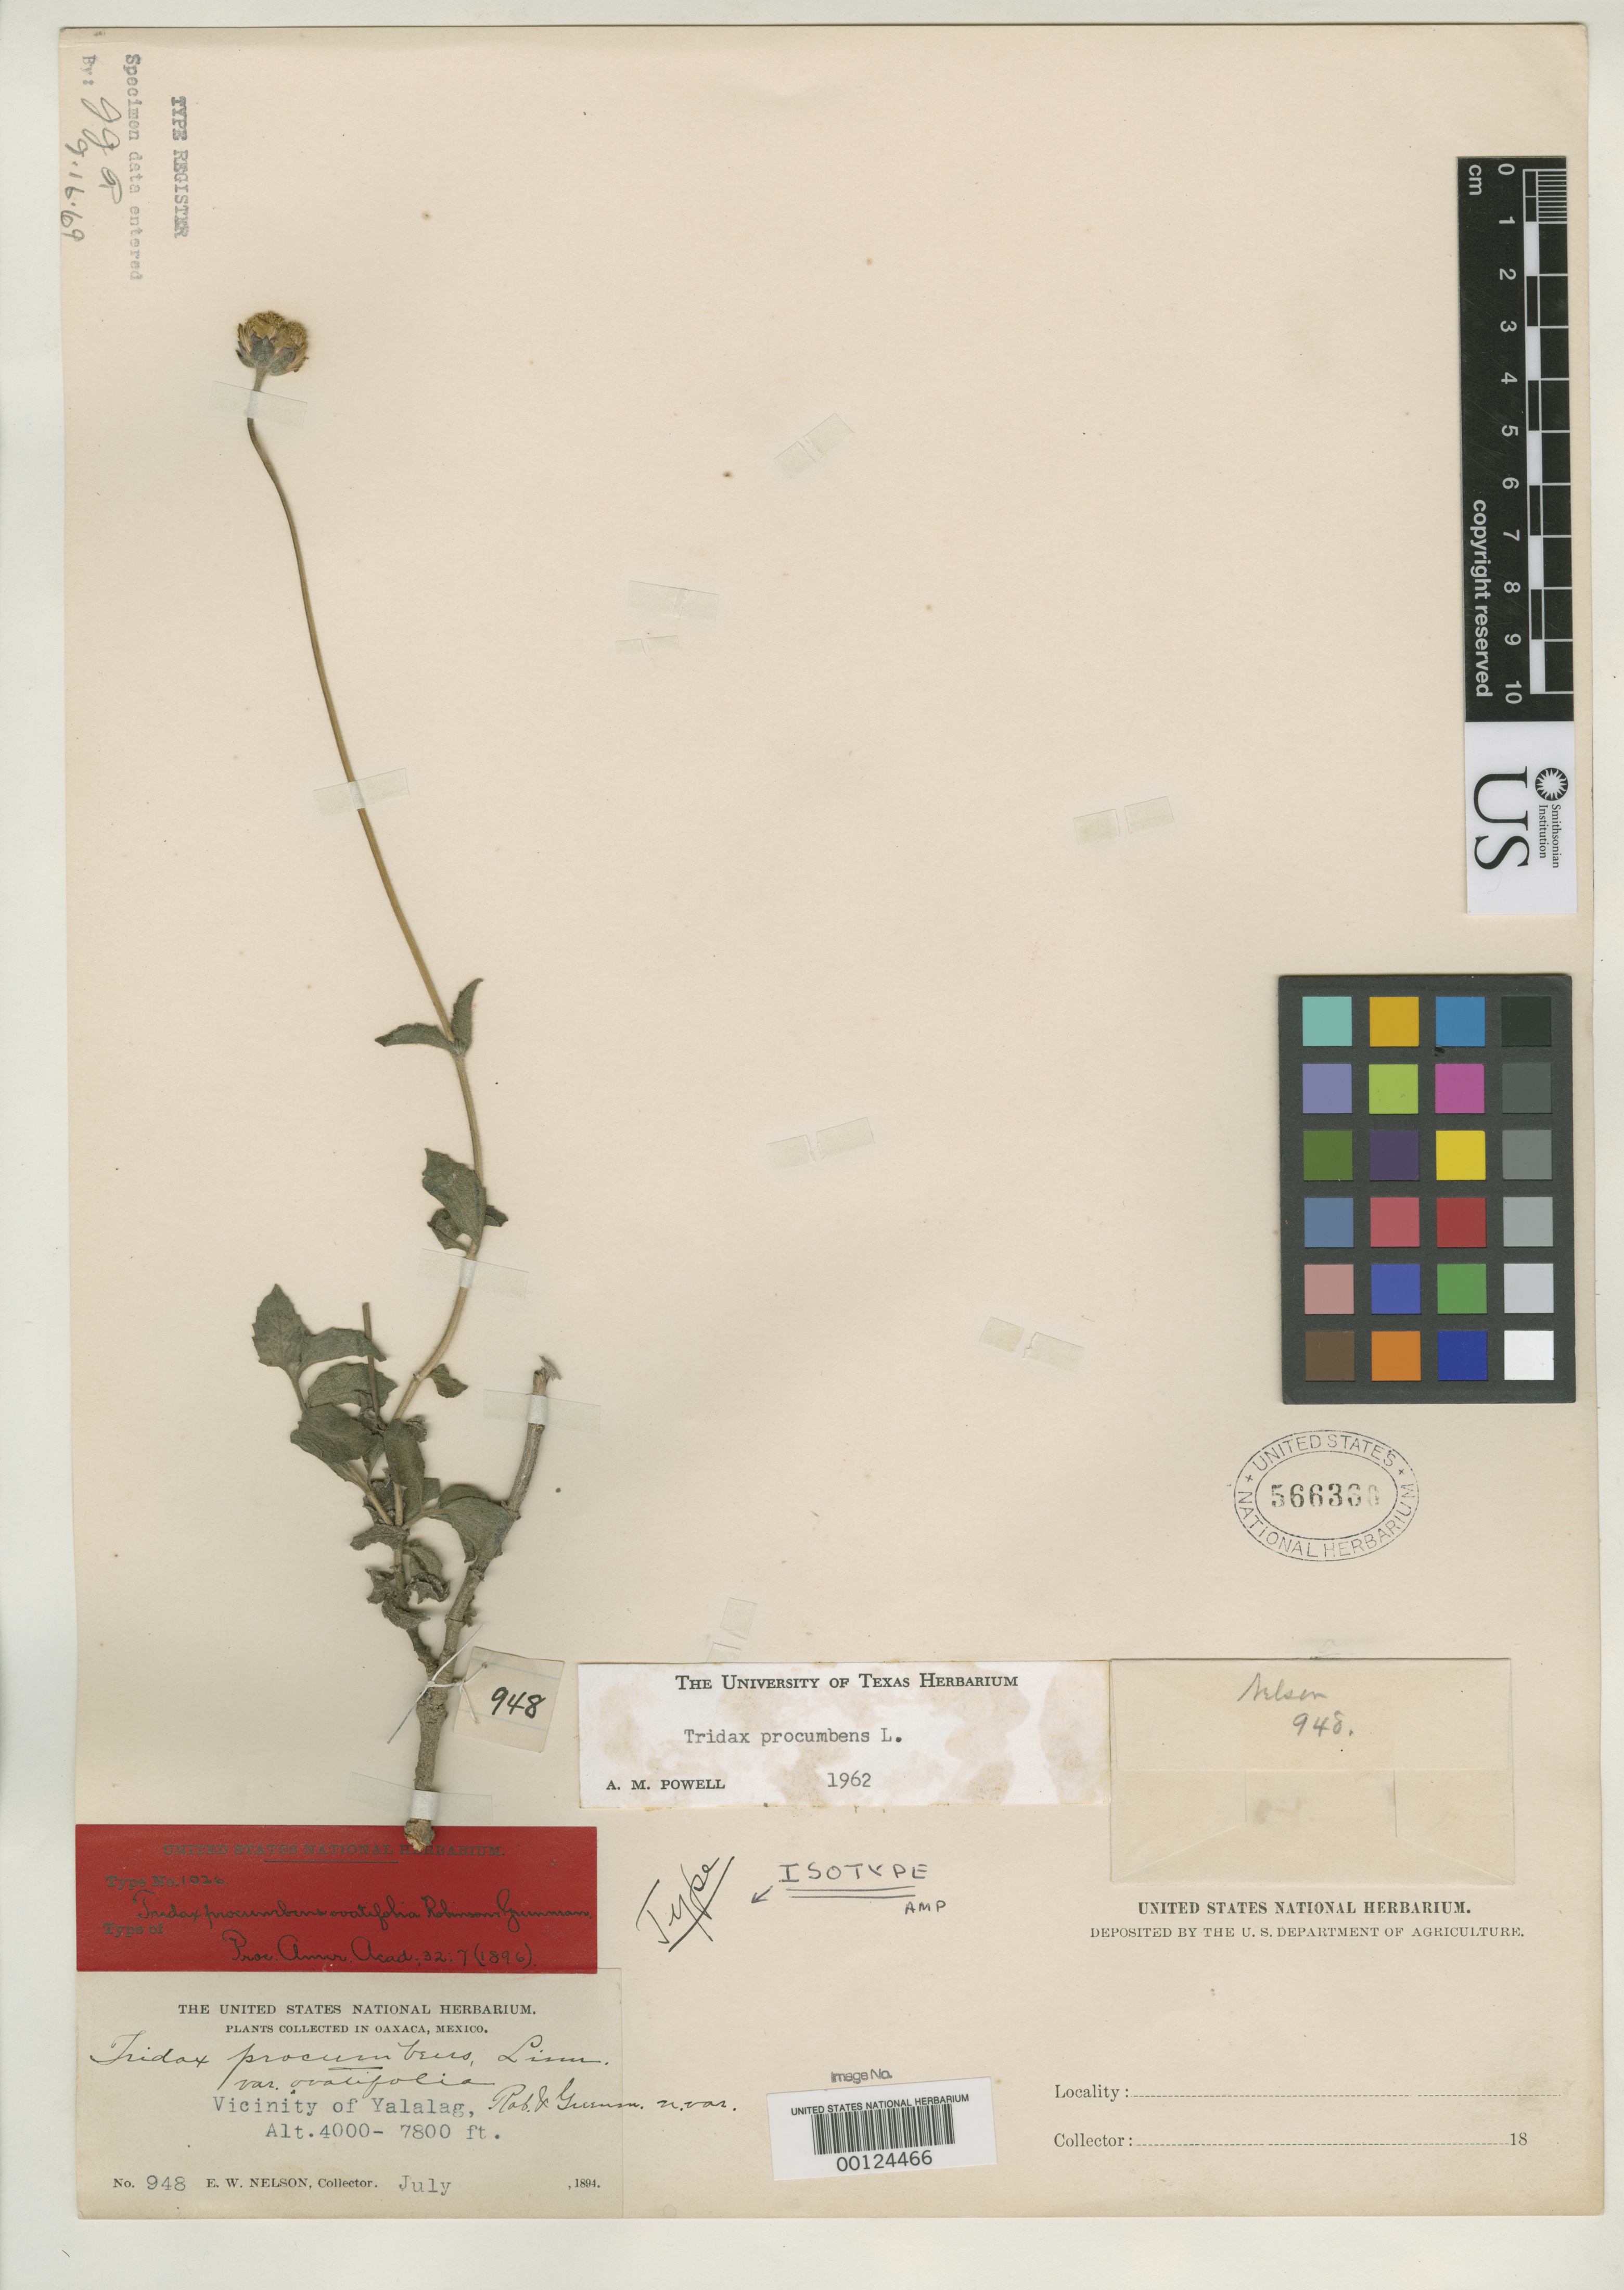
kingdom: Plantae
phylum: Tracheophyta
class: Magnoliopsida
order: Asterales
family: Asteraceae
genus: Tridax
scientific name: Tridax procumbens var. ovatifolia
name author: B.L. Rob. & Greenm.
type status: Isotype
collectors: E. W. Nelson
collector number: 948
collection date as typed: Jul 1894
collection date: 1894-07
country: Mexico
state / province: Oaxaca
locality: Vicinity of Yalalag.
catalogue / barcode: US 566360